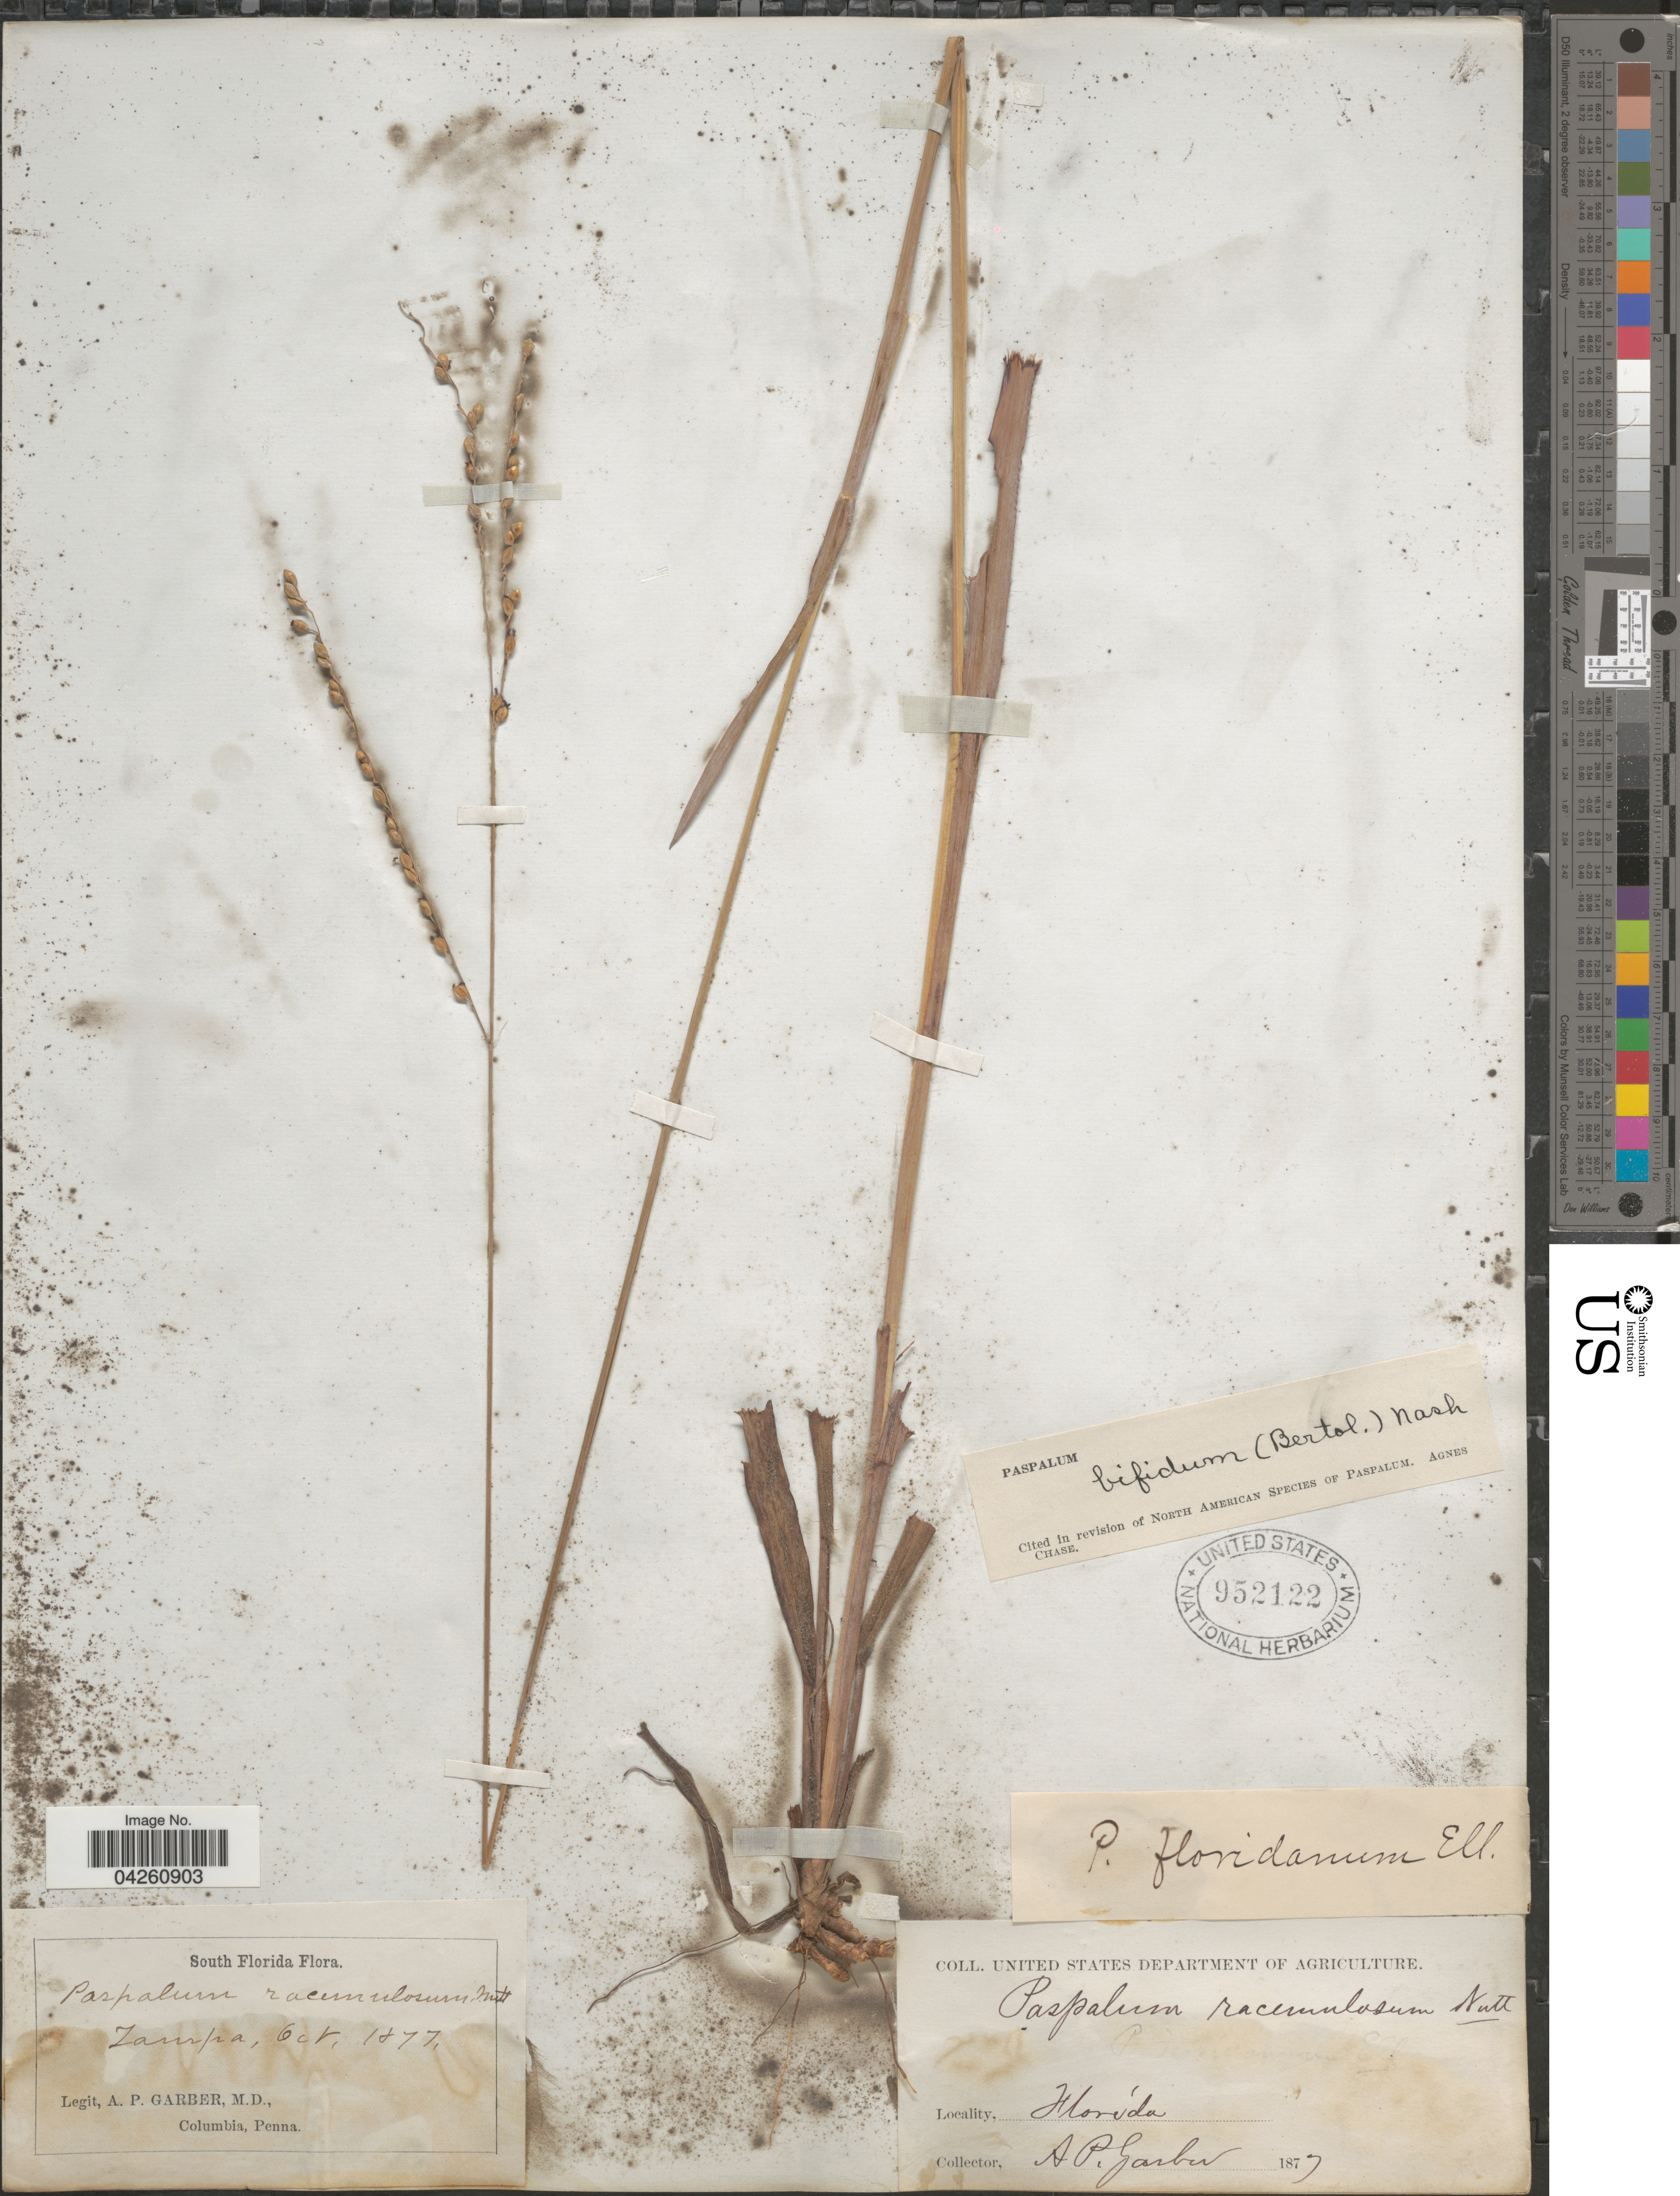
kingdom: Plantae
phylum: Tracheophyta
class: Liliopsida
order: Poales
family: Poaceae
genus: Paspalum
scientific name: Paspalum bifidum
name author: (Bertol.) Nash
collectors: A. P. Garber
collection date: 1877-10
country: United States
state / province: Florida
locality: South Florida. Tampa.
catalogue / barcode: US 952122